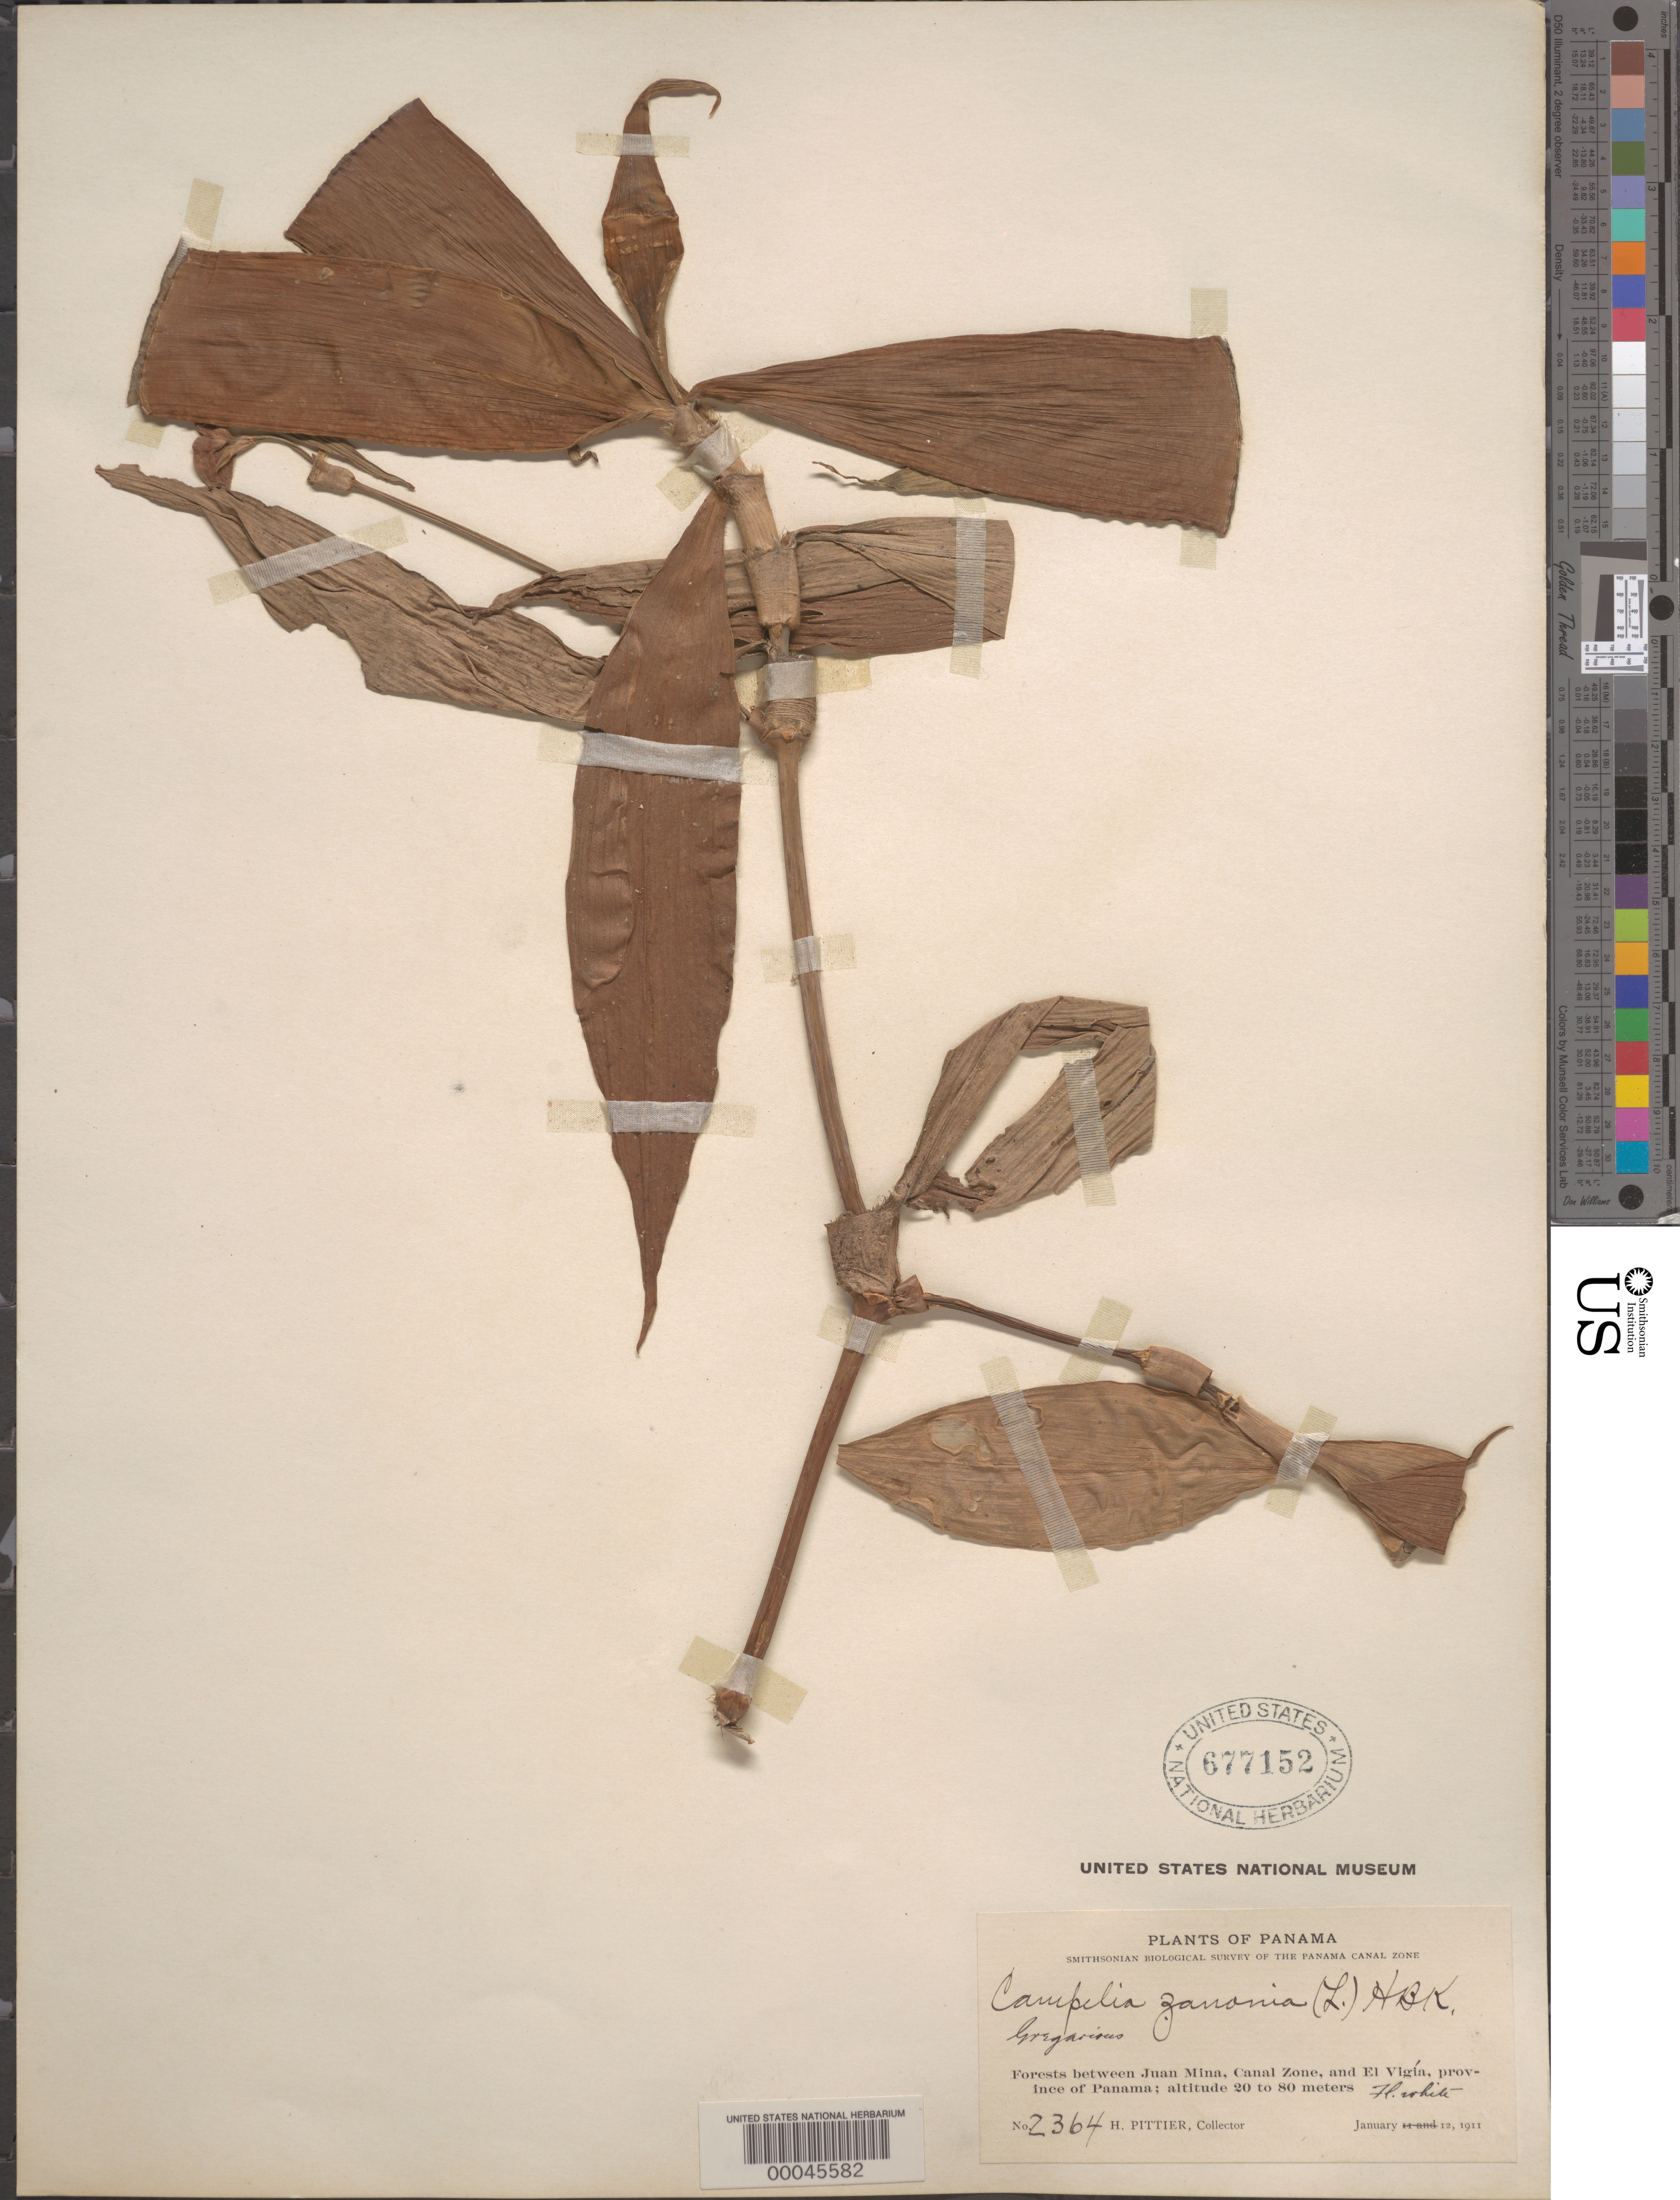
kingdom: Plantae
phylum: Tracheophyta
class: Liliopsida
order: Commelinales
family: Commelinaceae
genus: Tradescantia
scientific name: Tradescantia zanonia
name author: (L.) Sw.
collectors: H. F. Pittier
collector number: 2364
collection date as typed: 12 Jan 1911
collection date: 1911-01-12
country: Panama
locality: Between Juan Mina and el vigia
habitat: Forest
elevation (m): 20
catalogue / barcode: US 677152